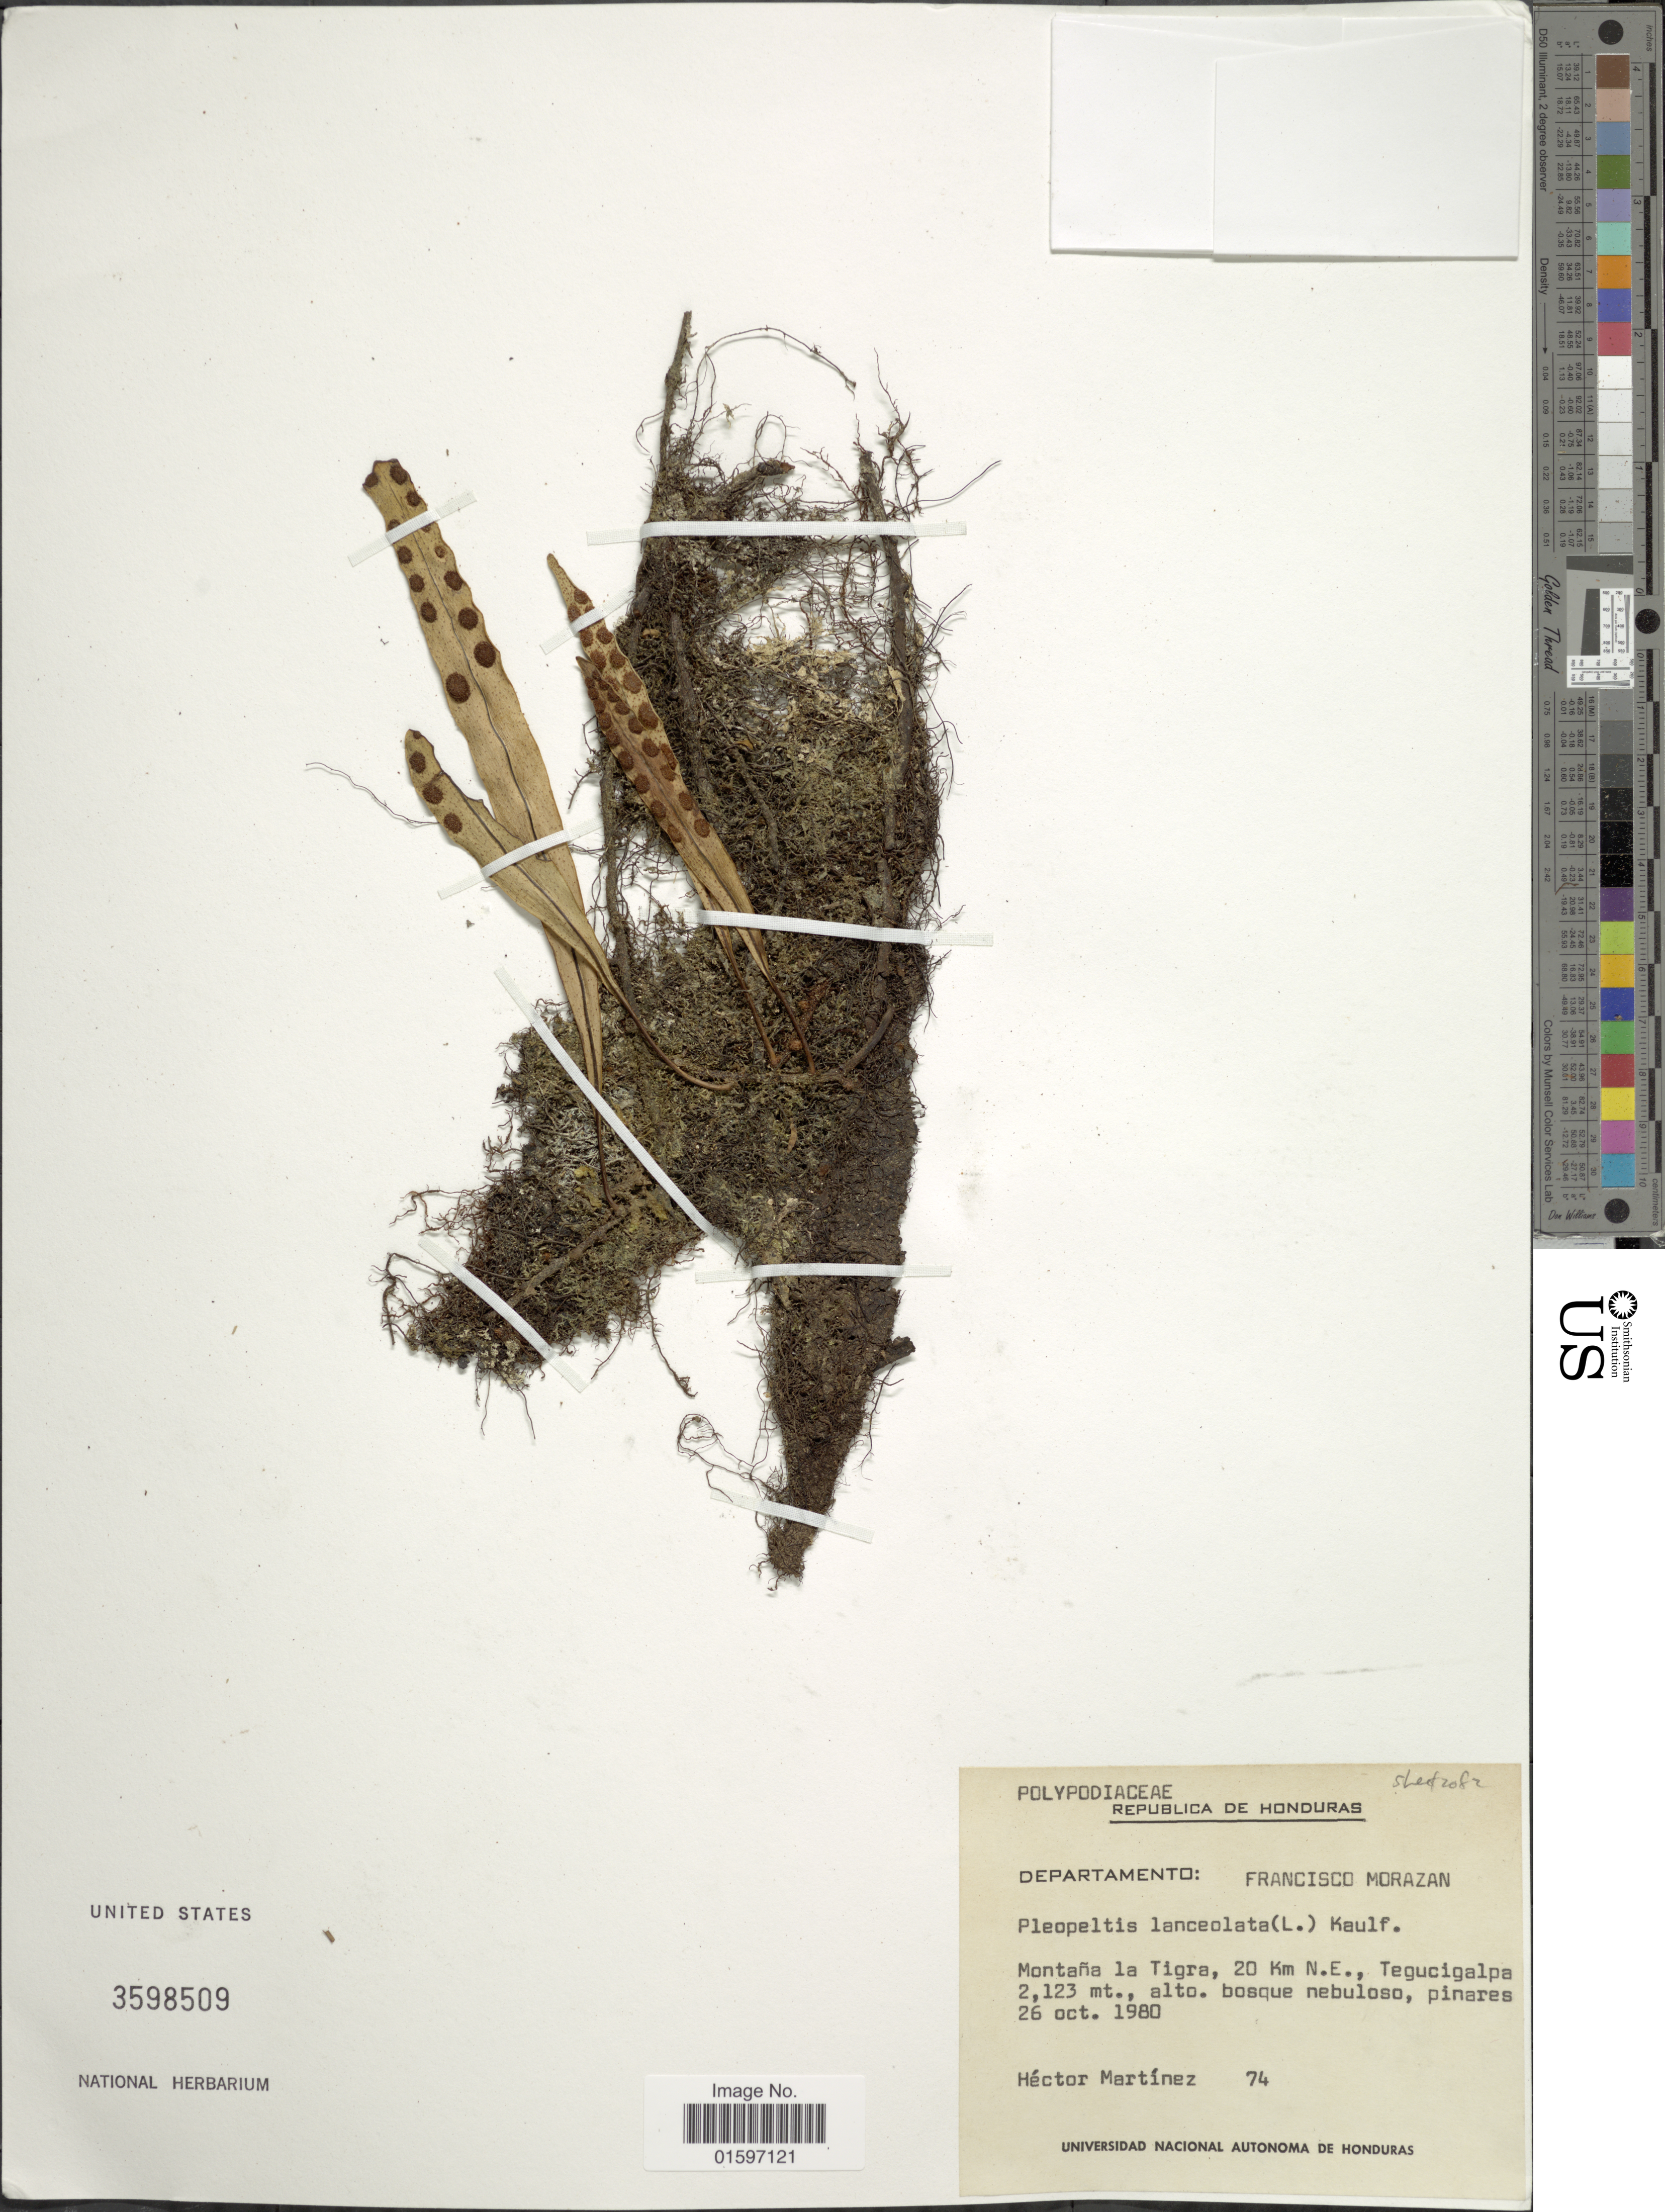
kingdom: Plantae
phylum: Tracheophyta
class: Polypodiopsida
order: Polypodiales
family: Polypodiaceae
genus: Pleopeltis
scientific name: Pleopeltis crassinervata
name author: (Fée) T. Moore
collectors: H. Martínez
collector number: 74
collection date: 1980-10-26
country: Honduras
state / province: Fco. Morazán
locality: Republuica de Honduras, Montaña la Tigre, 20 km N.E., Tegucigalpa, bosque nebuloso, pinares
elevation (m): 2123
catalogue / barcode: US 3598509